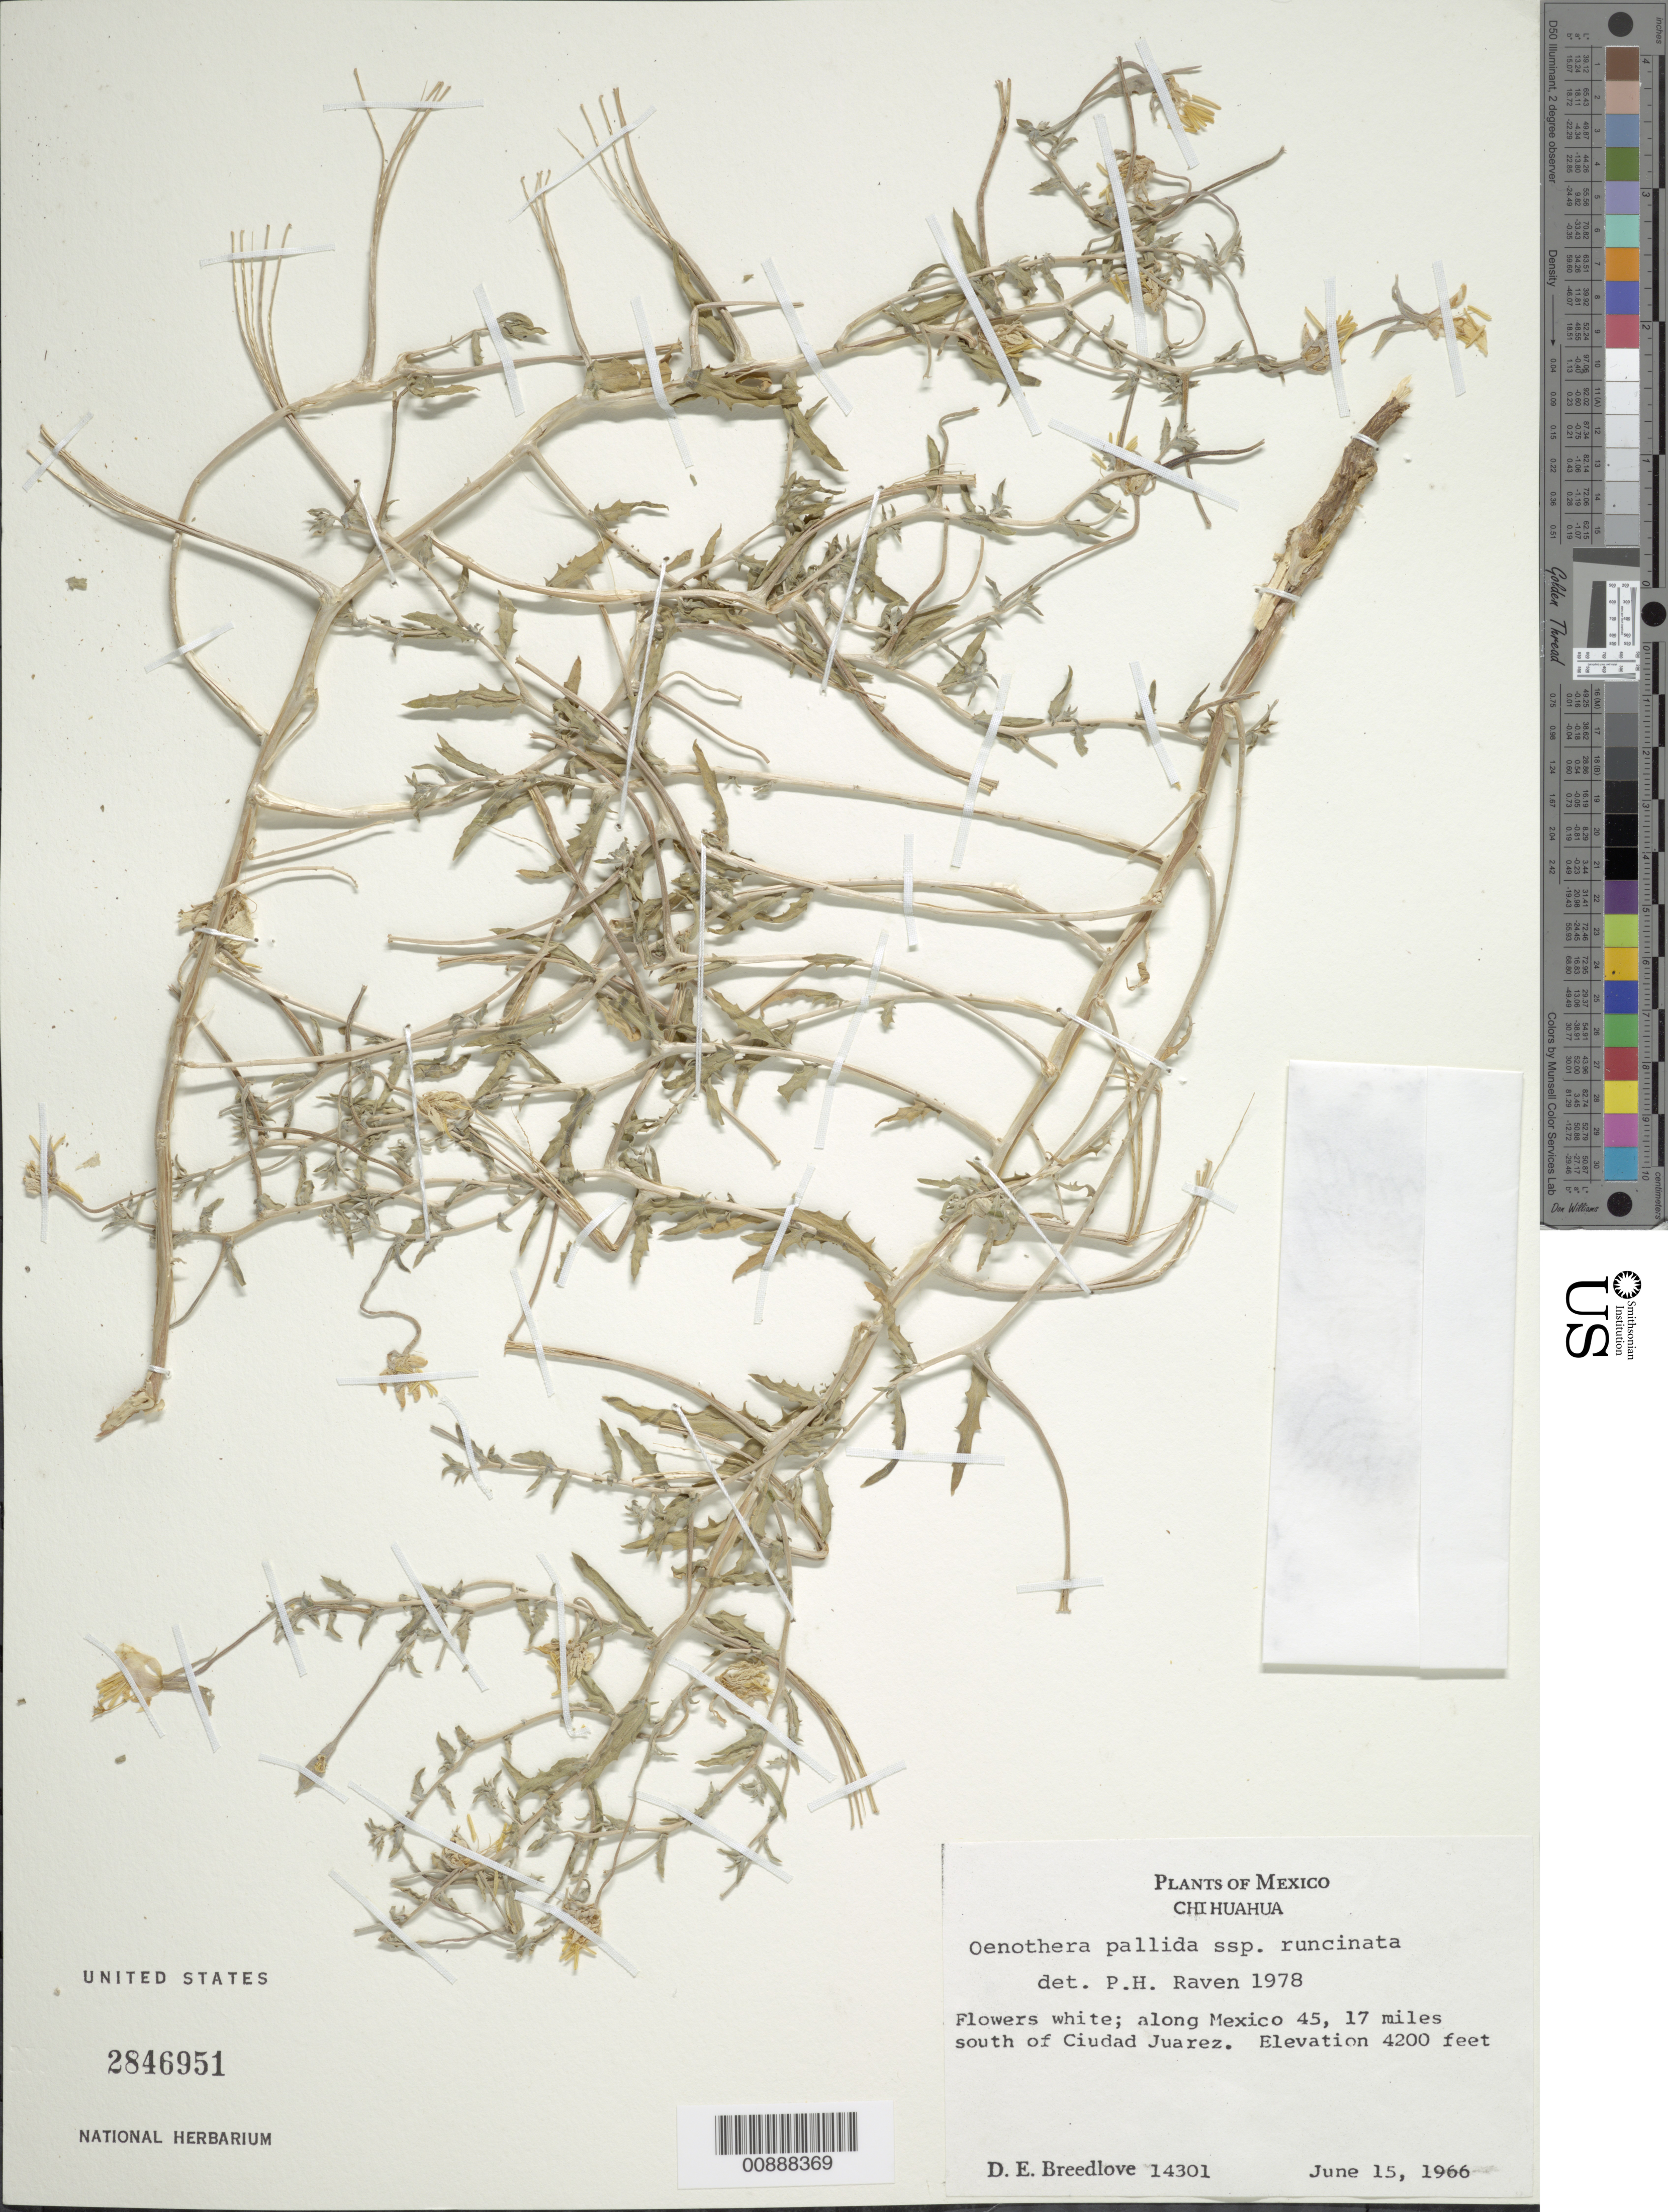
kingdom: Plantae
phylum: Tracheophyta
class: Magnoliopsida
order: Myrtales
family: Onagraceae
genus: Oenothera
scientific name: Oenothera pallida subsp. runcinata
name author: (Engelm.) Munz & W.M. Klein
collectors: D. E. Breedlove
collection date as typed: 15 Jun 1966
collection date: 1966-06-15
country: Mexico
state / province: Chihuahua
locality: Along Mexico 45, 17 miles south of Ciudad Juárez.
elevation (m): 1280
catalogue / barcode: US 2846951